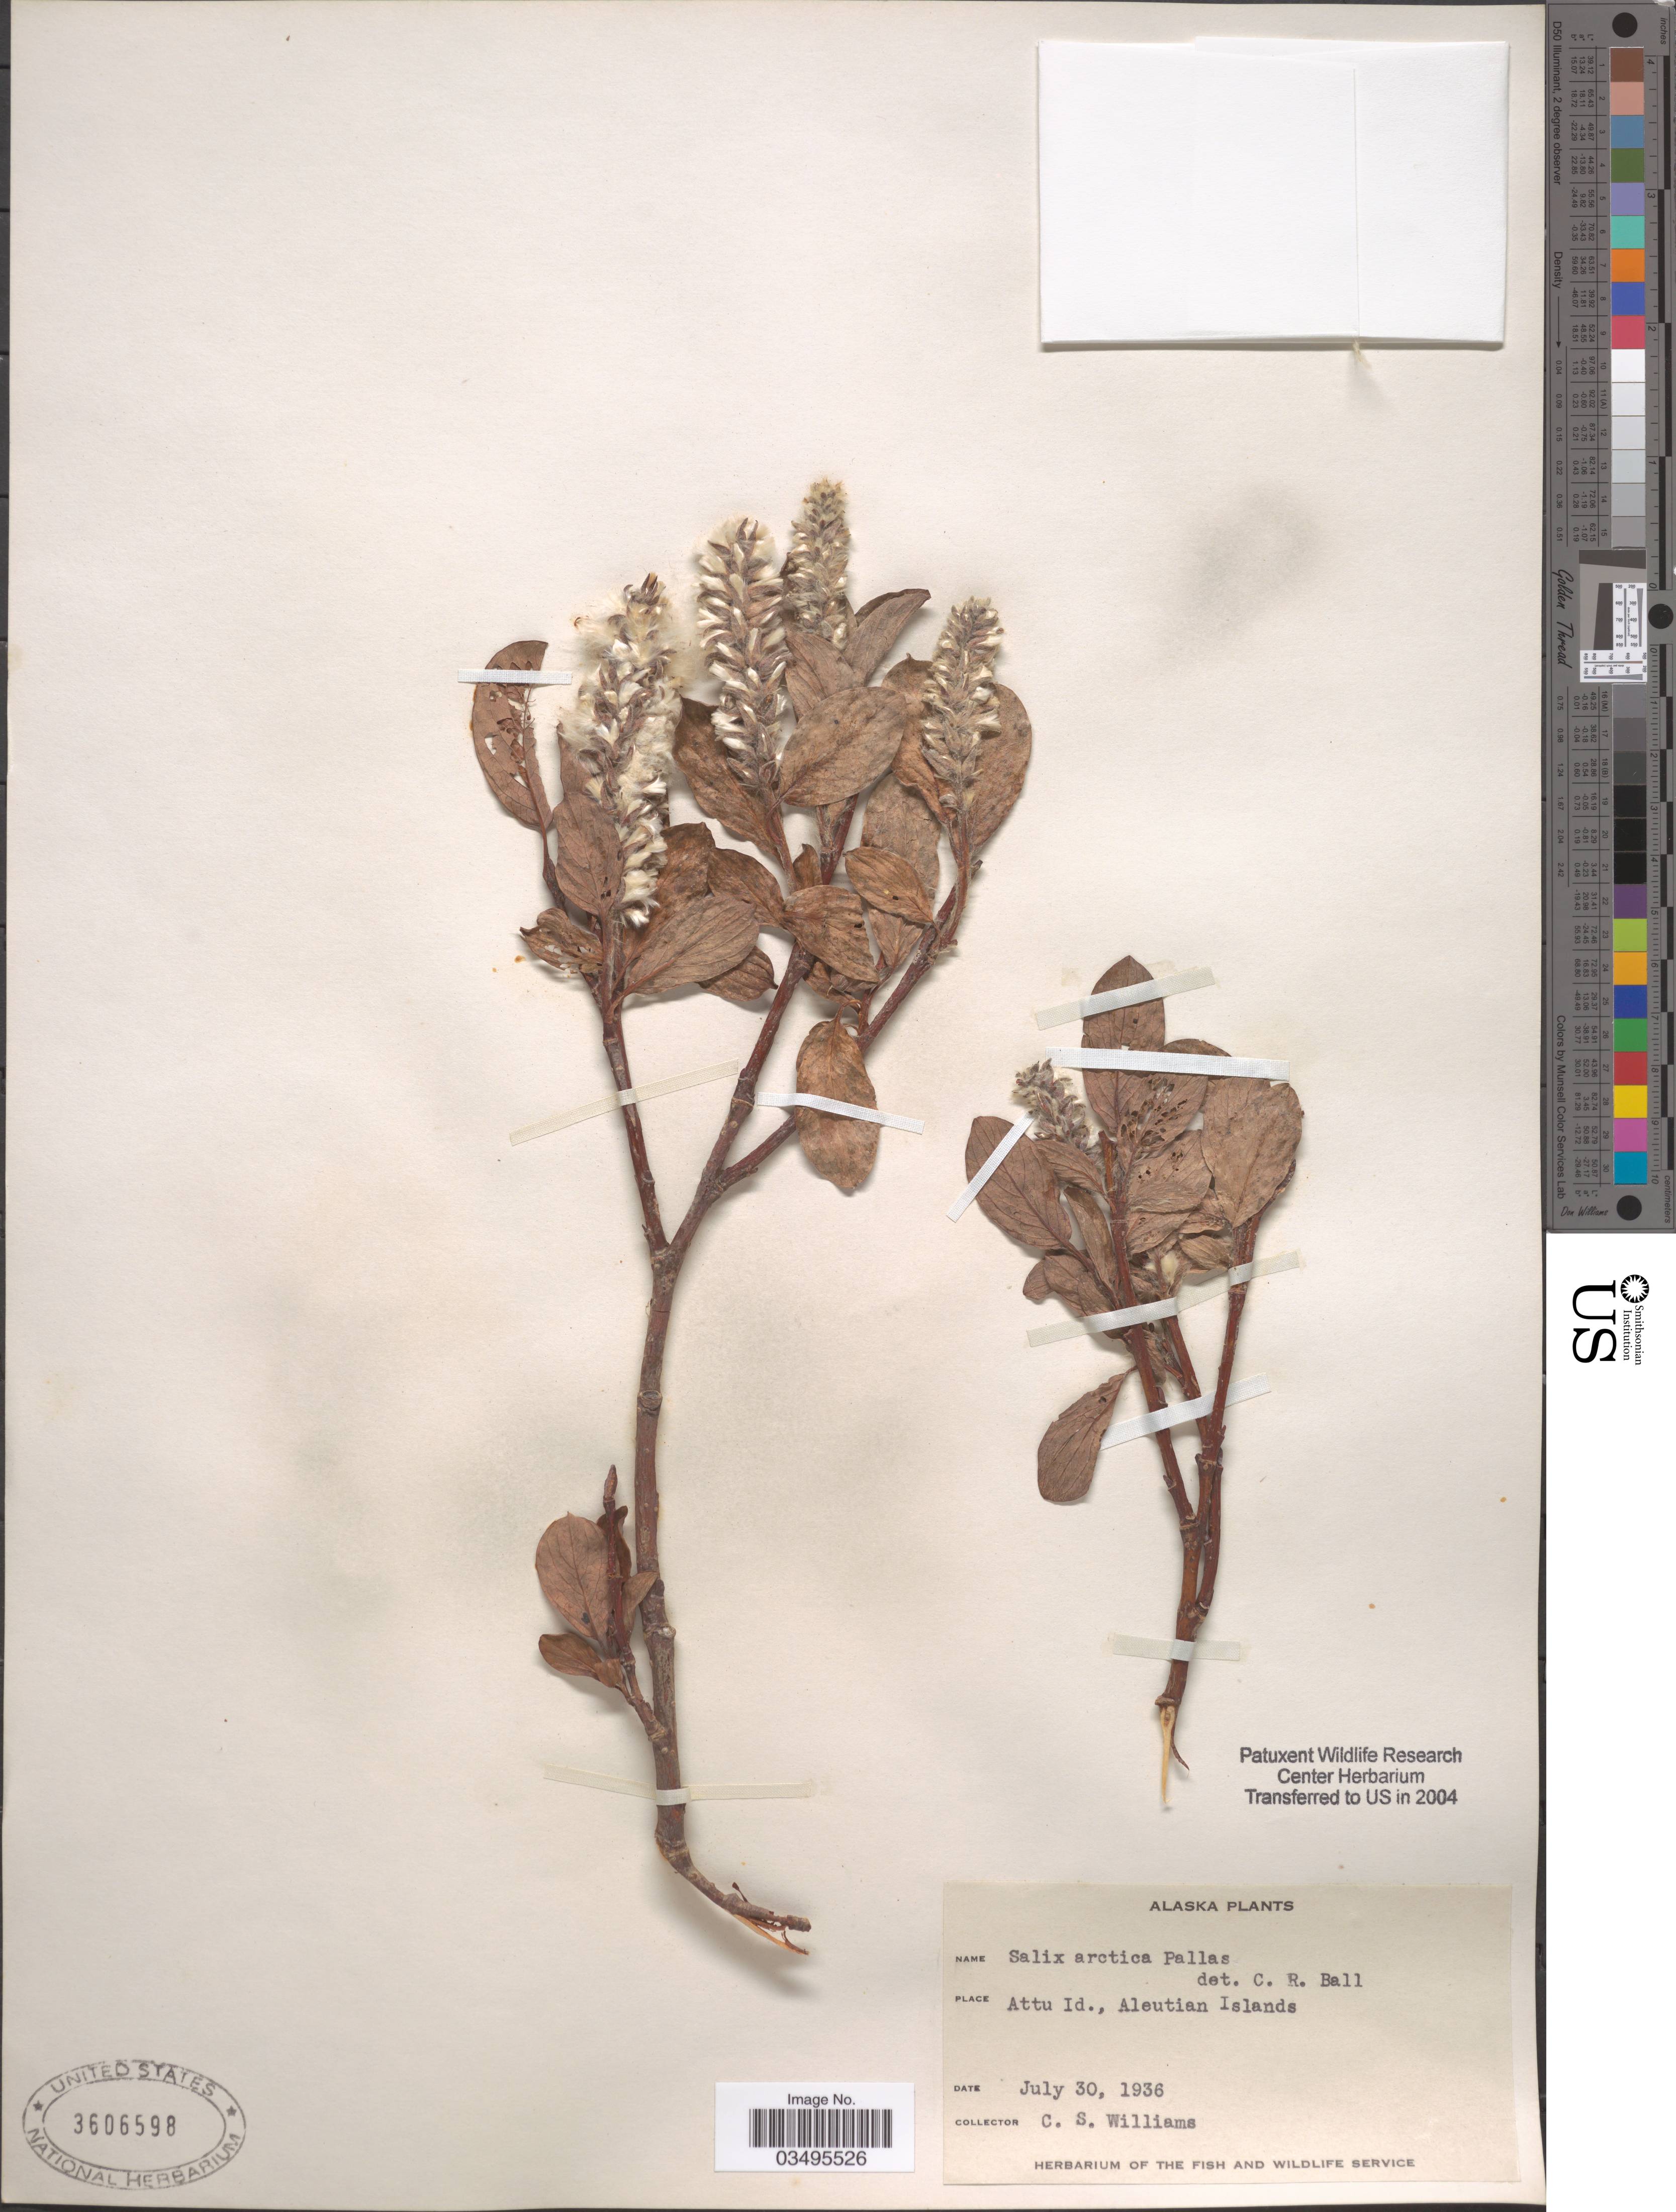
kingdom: Plantae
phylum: Tracheophyta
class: Magnoliopsida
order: Malpighiales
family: Salicaceae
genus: Salix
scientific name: Salix arctica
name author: Pall.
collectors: C. Williams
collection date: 1936-07-30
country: United States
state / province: Alaska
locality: Attu Id., Aleutian Islands.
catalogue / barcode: US 3606598